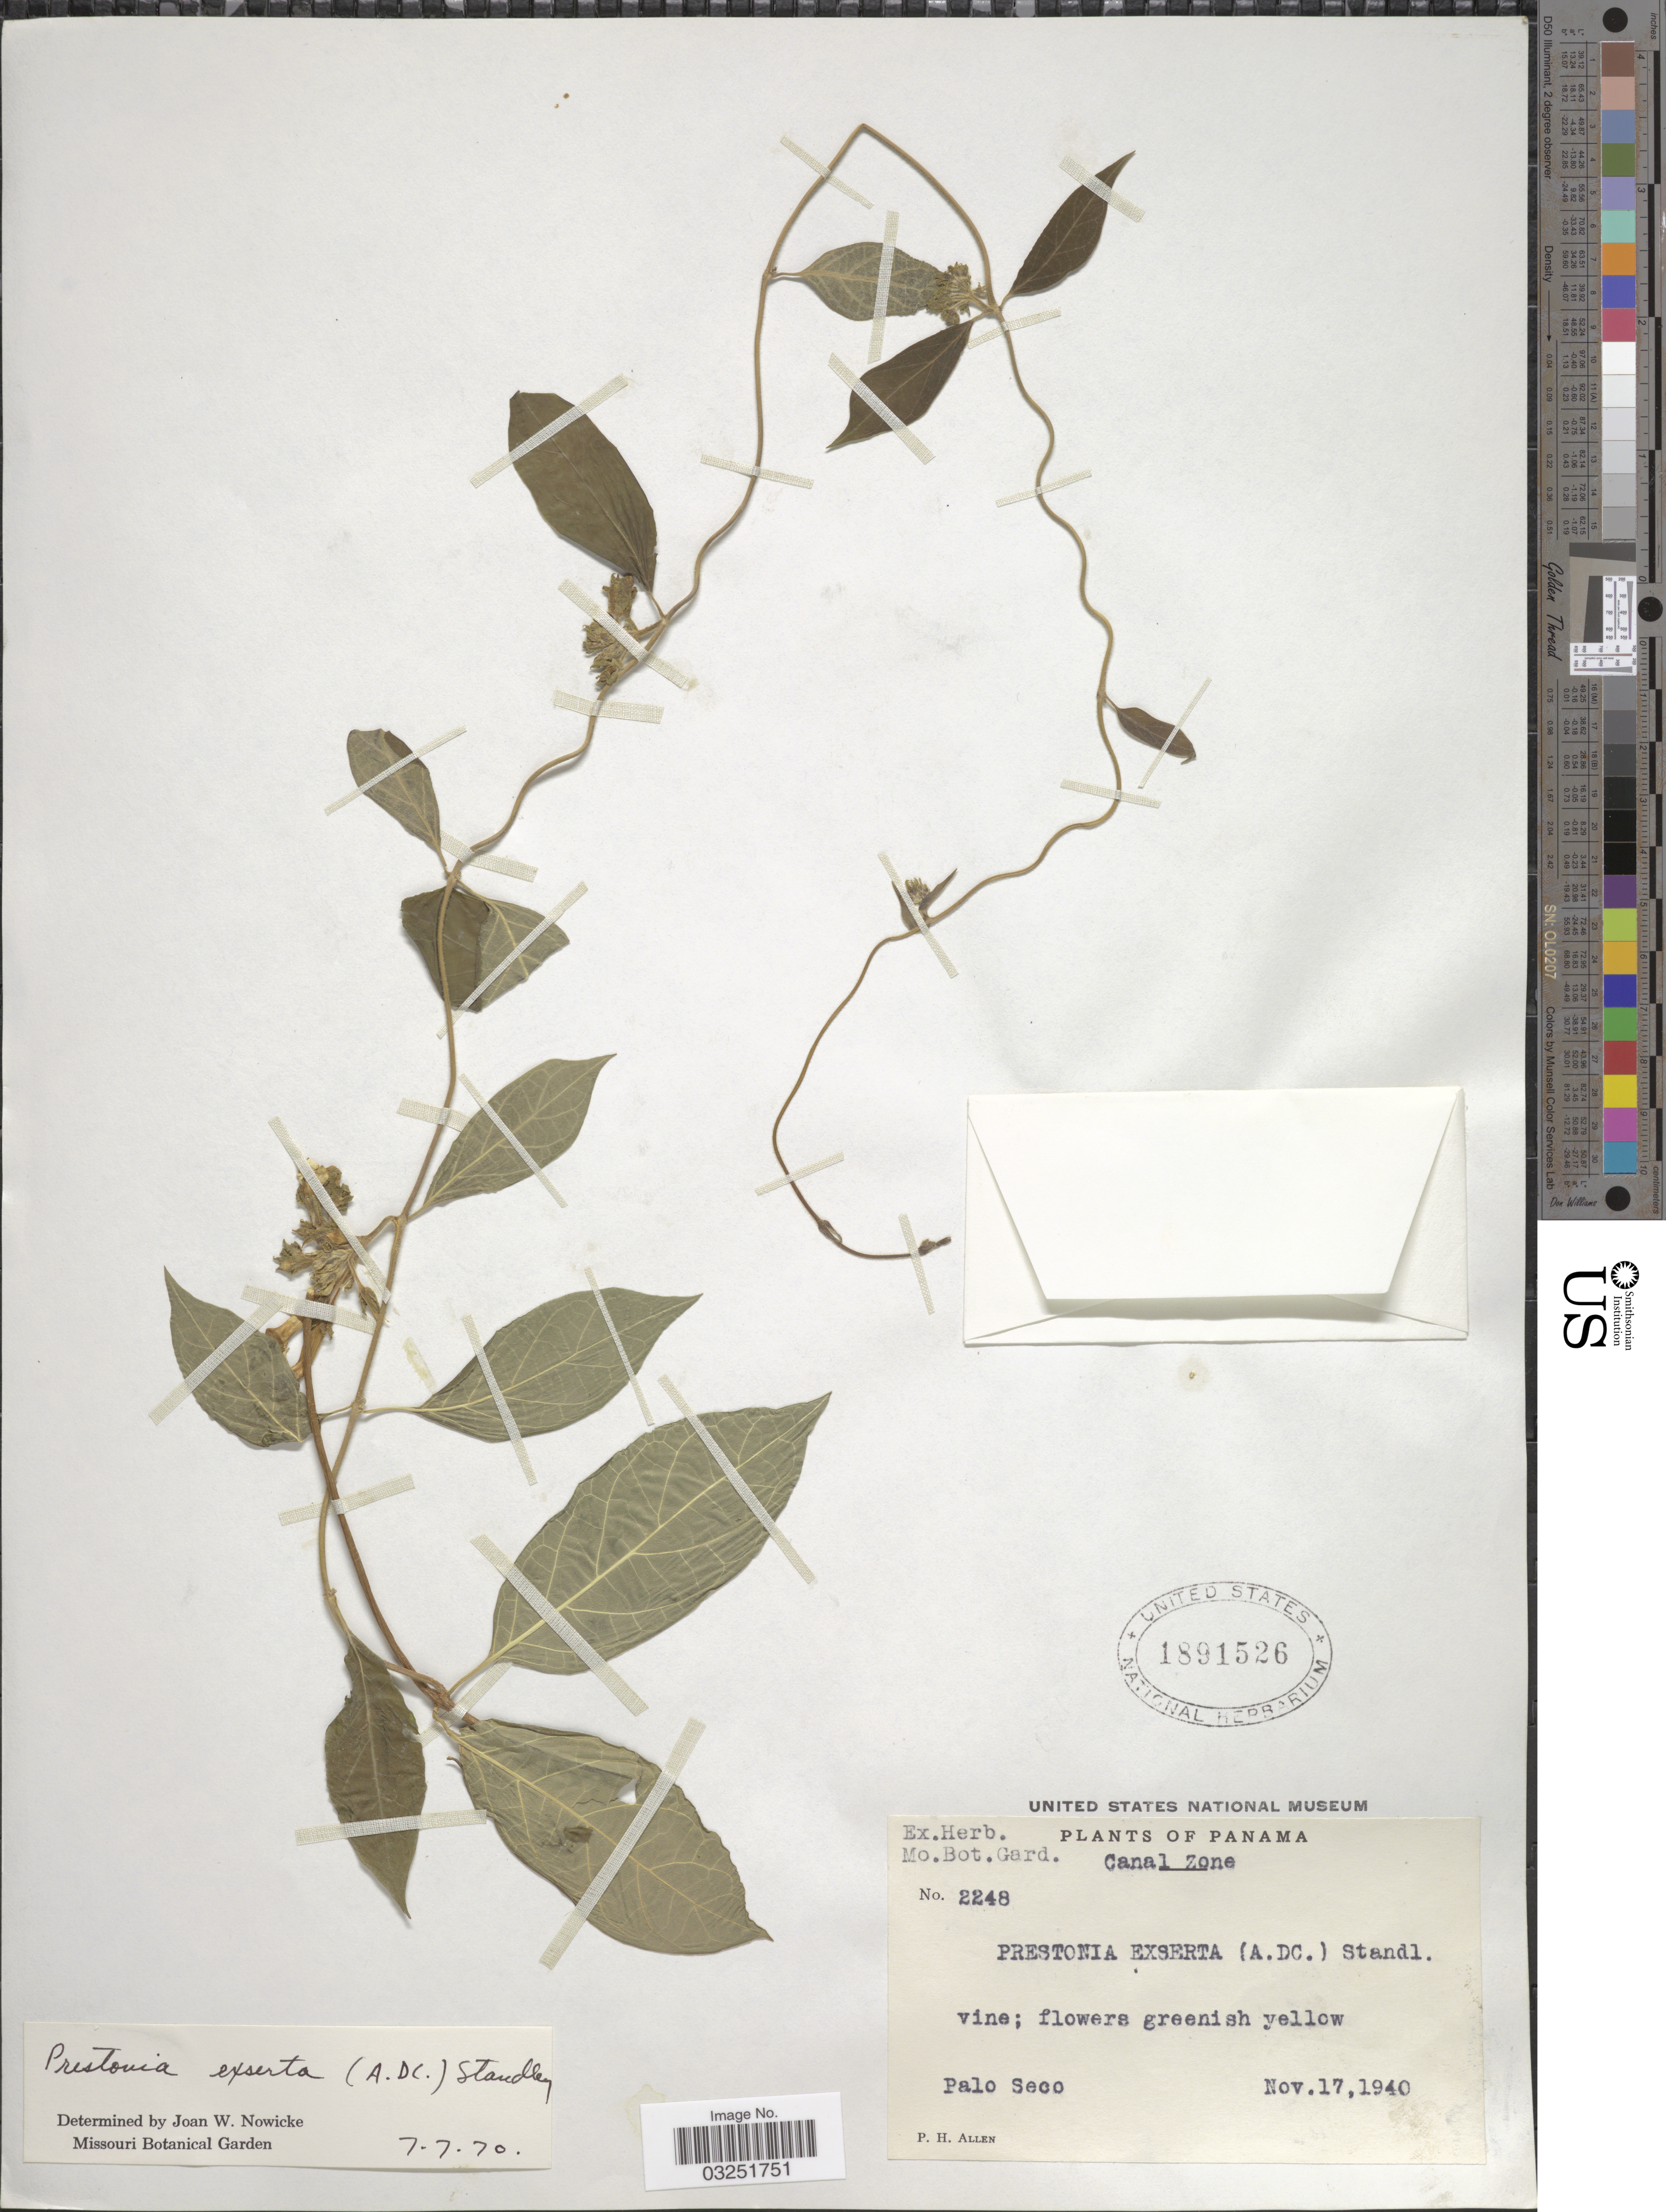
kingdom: Plantae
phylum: Tracheophyta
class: Magnoliopsida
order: Gentianales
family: Apocynaceae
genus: Prestonia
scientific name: Prestonia exserta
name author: (A. DC.) Standl.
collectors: P. H. Allen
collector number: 2248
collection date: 1940-11-17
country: Panama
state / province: Colón / Panamá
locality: Canal Zone, Palo Seco.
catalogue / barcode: US 1891526